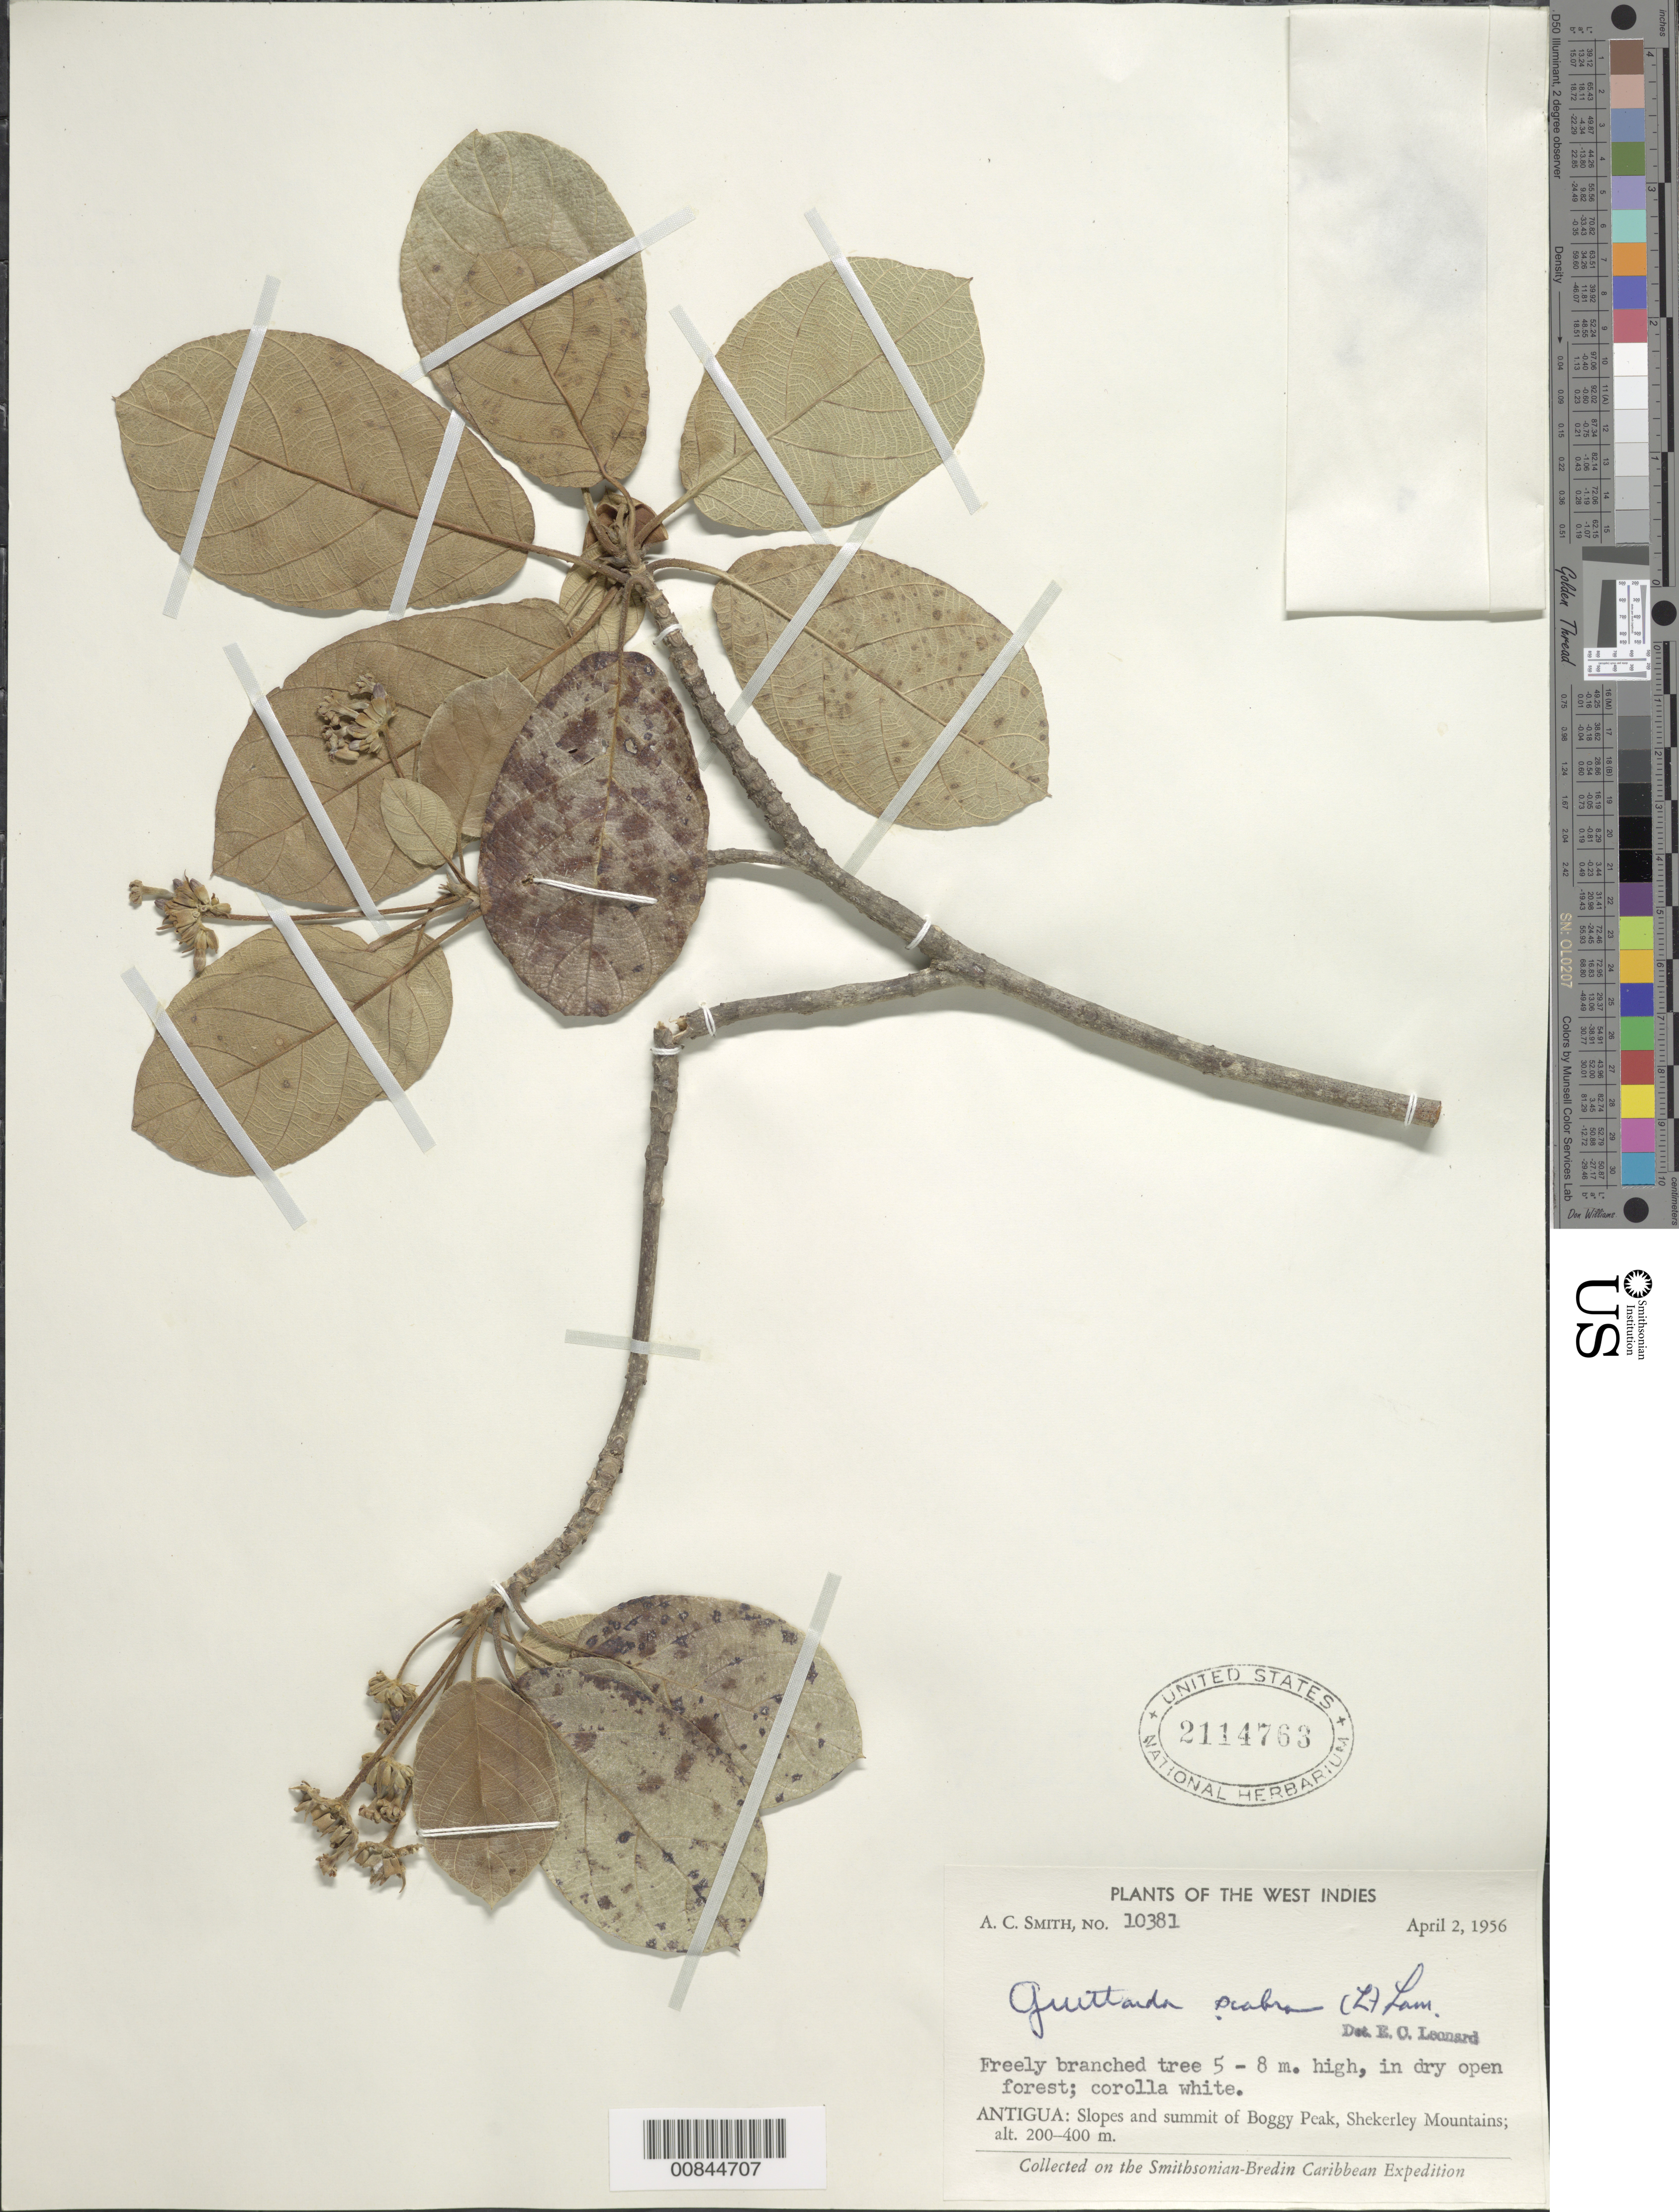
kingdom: Plantae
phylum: Tracheophyta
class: Magnoliopsida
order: Gentianales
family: Rubiaceae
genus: Guettarda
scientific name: Guettarda scabra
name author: (L.) Vent.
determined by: Leonard, Emery C., (US)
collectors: A. C. Smith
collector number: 10381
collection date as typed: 02 Apr 1956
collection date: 1956-04-02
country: Antigua and Barbuda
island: Leeward Is.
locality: Slopes and summit of Boggy Peak, Shekerley Mountains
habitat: Dry open forest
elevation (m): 200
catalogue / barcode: US 2114763